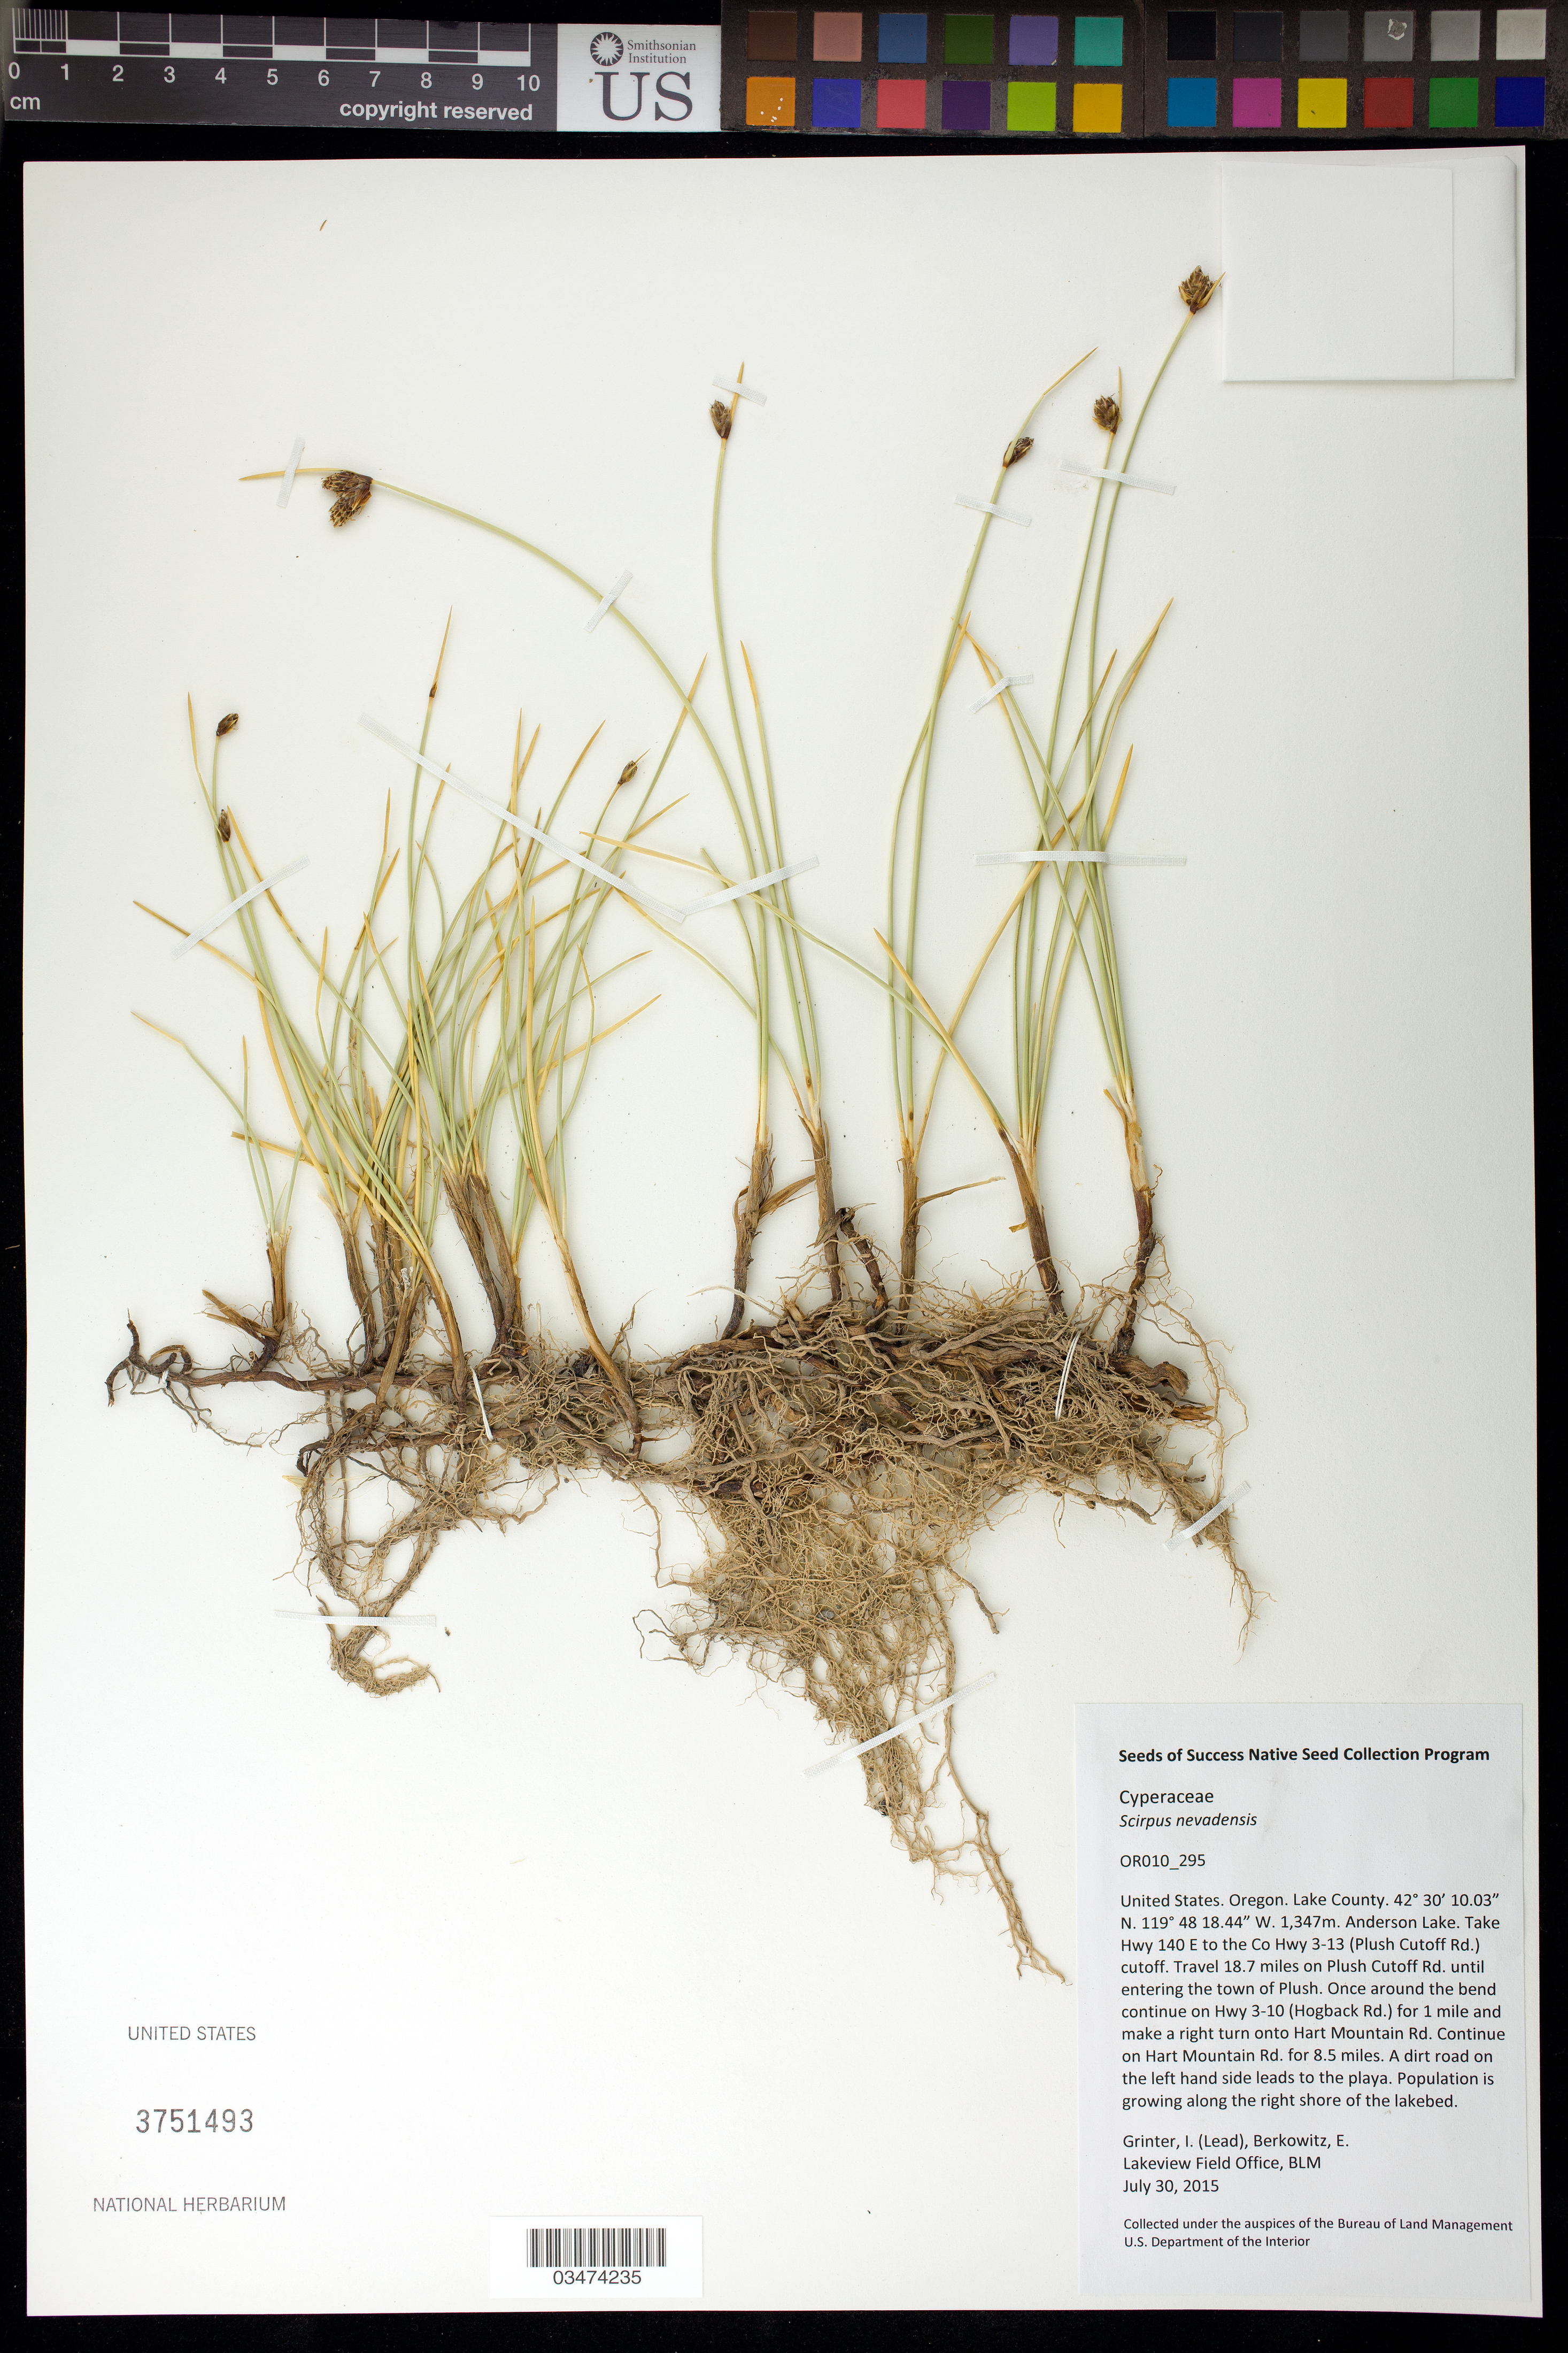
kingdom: Plantae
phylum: Tracheophyta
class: Liliopsida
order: Poales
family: Cyperaceae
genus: Scirpus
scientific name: Scirpus nevadensis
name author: S. Watson in C. King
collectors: I. Grinter & E. Berkowitz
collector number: OR010-295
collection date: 2015-07-30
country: United States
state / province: Oregon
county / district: Lake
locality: Anderson Lake.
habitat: Lakebed.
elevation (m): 1347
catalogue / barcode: US 3751493